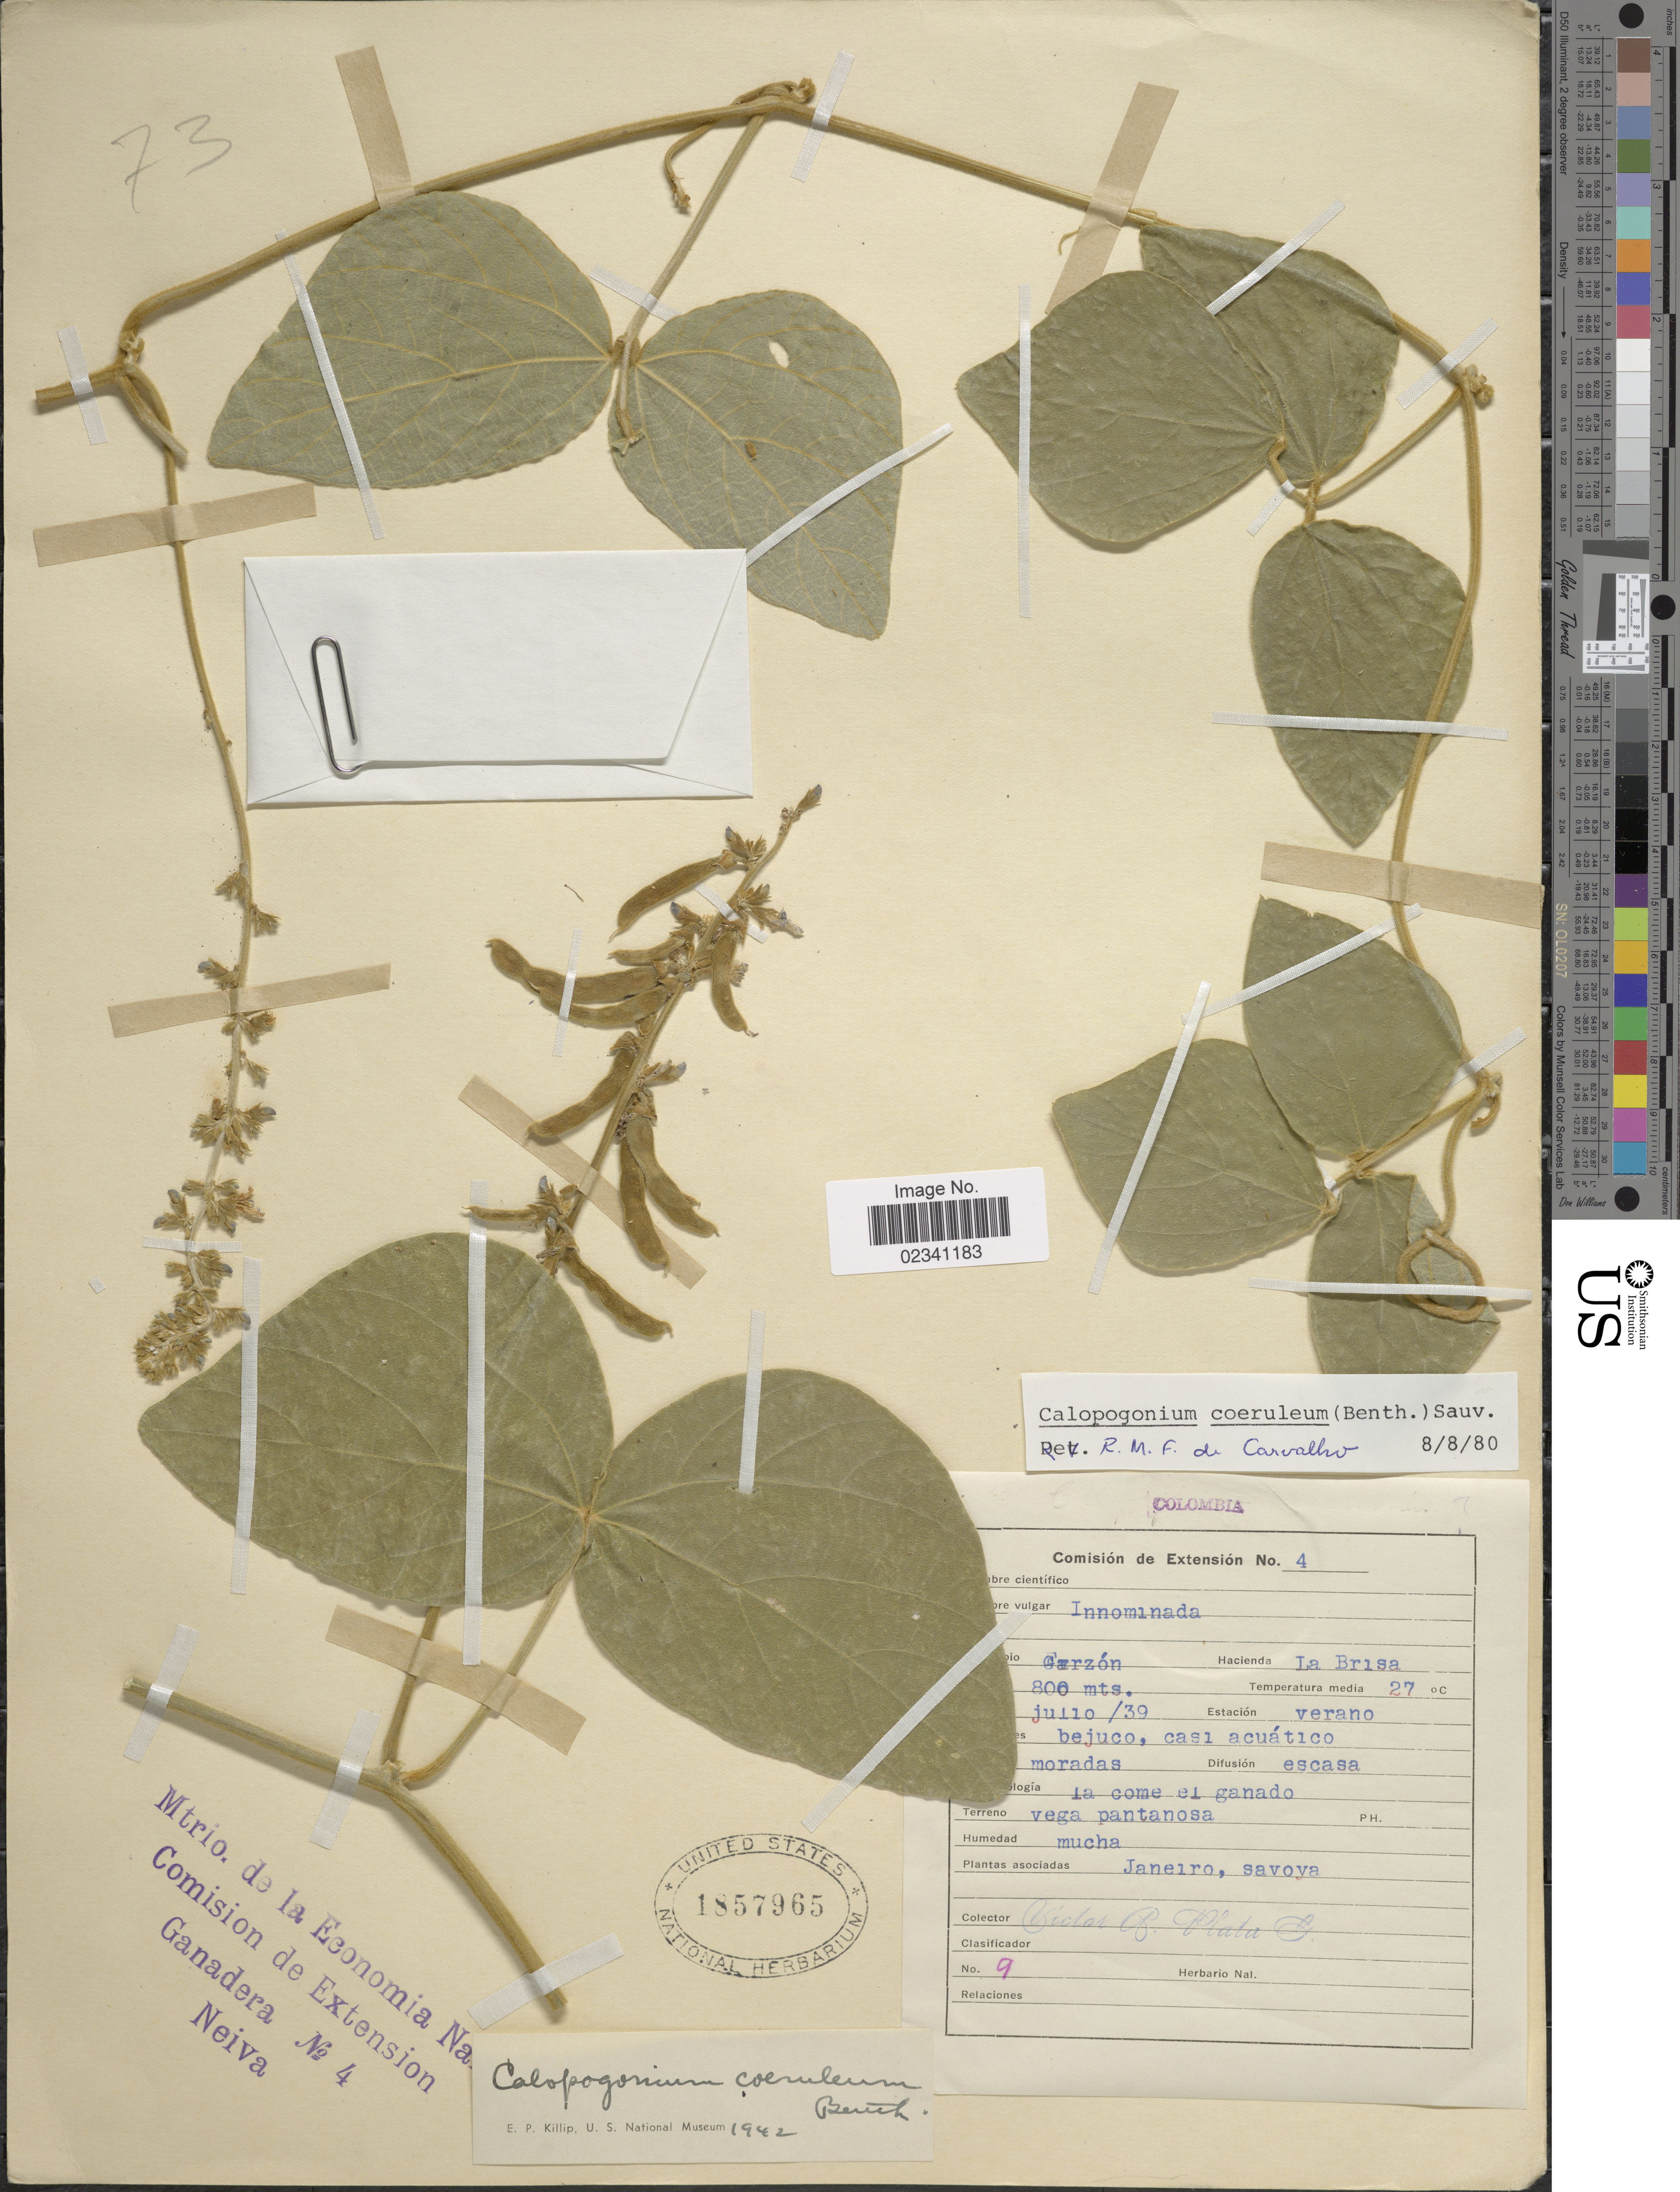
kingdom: Plantae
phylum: Tracheophyta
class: Magnoliopsida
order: Fabales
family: Fabaceae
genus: Calopogonium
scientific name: Calopogonium caeruleum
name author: (Benth.) C. Wright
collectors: V. Plata Garcia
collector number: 9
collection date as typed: Transcribed d/m/y: /7/39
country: Colombia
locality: Garzon, Hacienda La Brisa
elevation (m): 800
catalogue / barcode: US 1857965